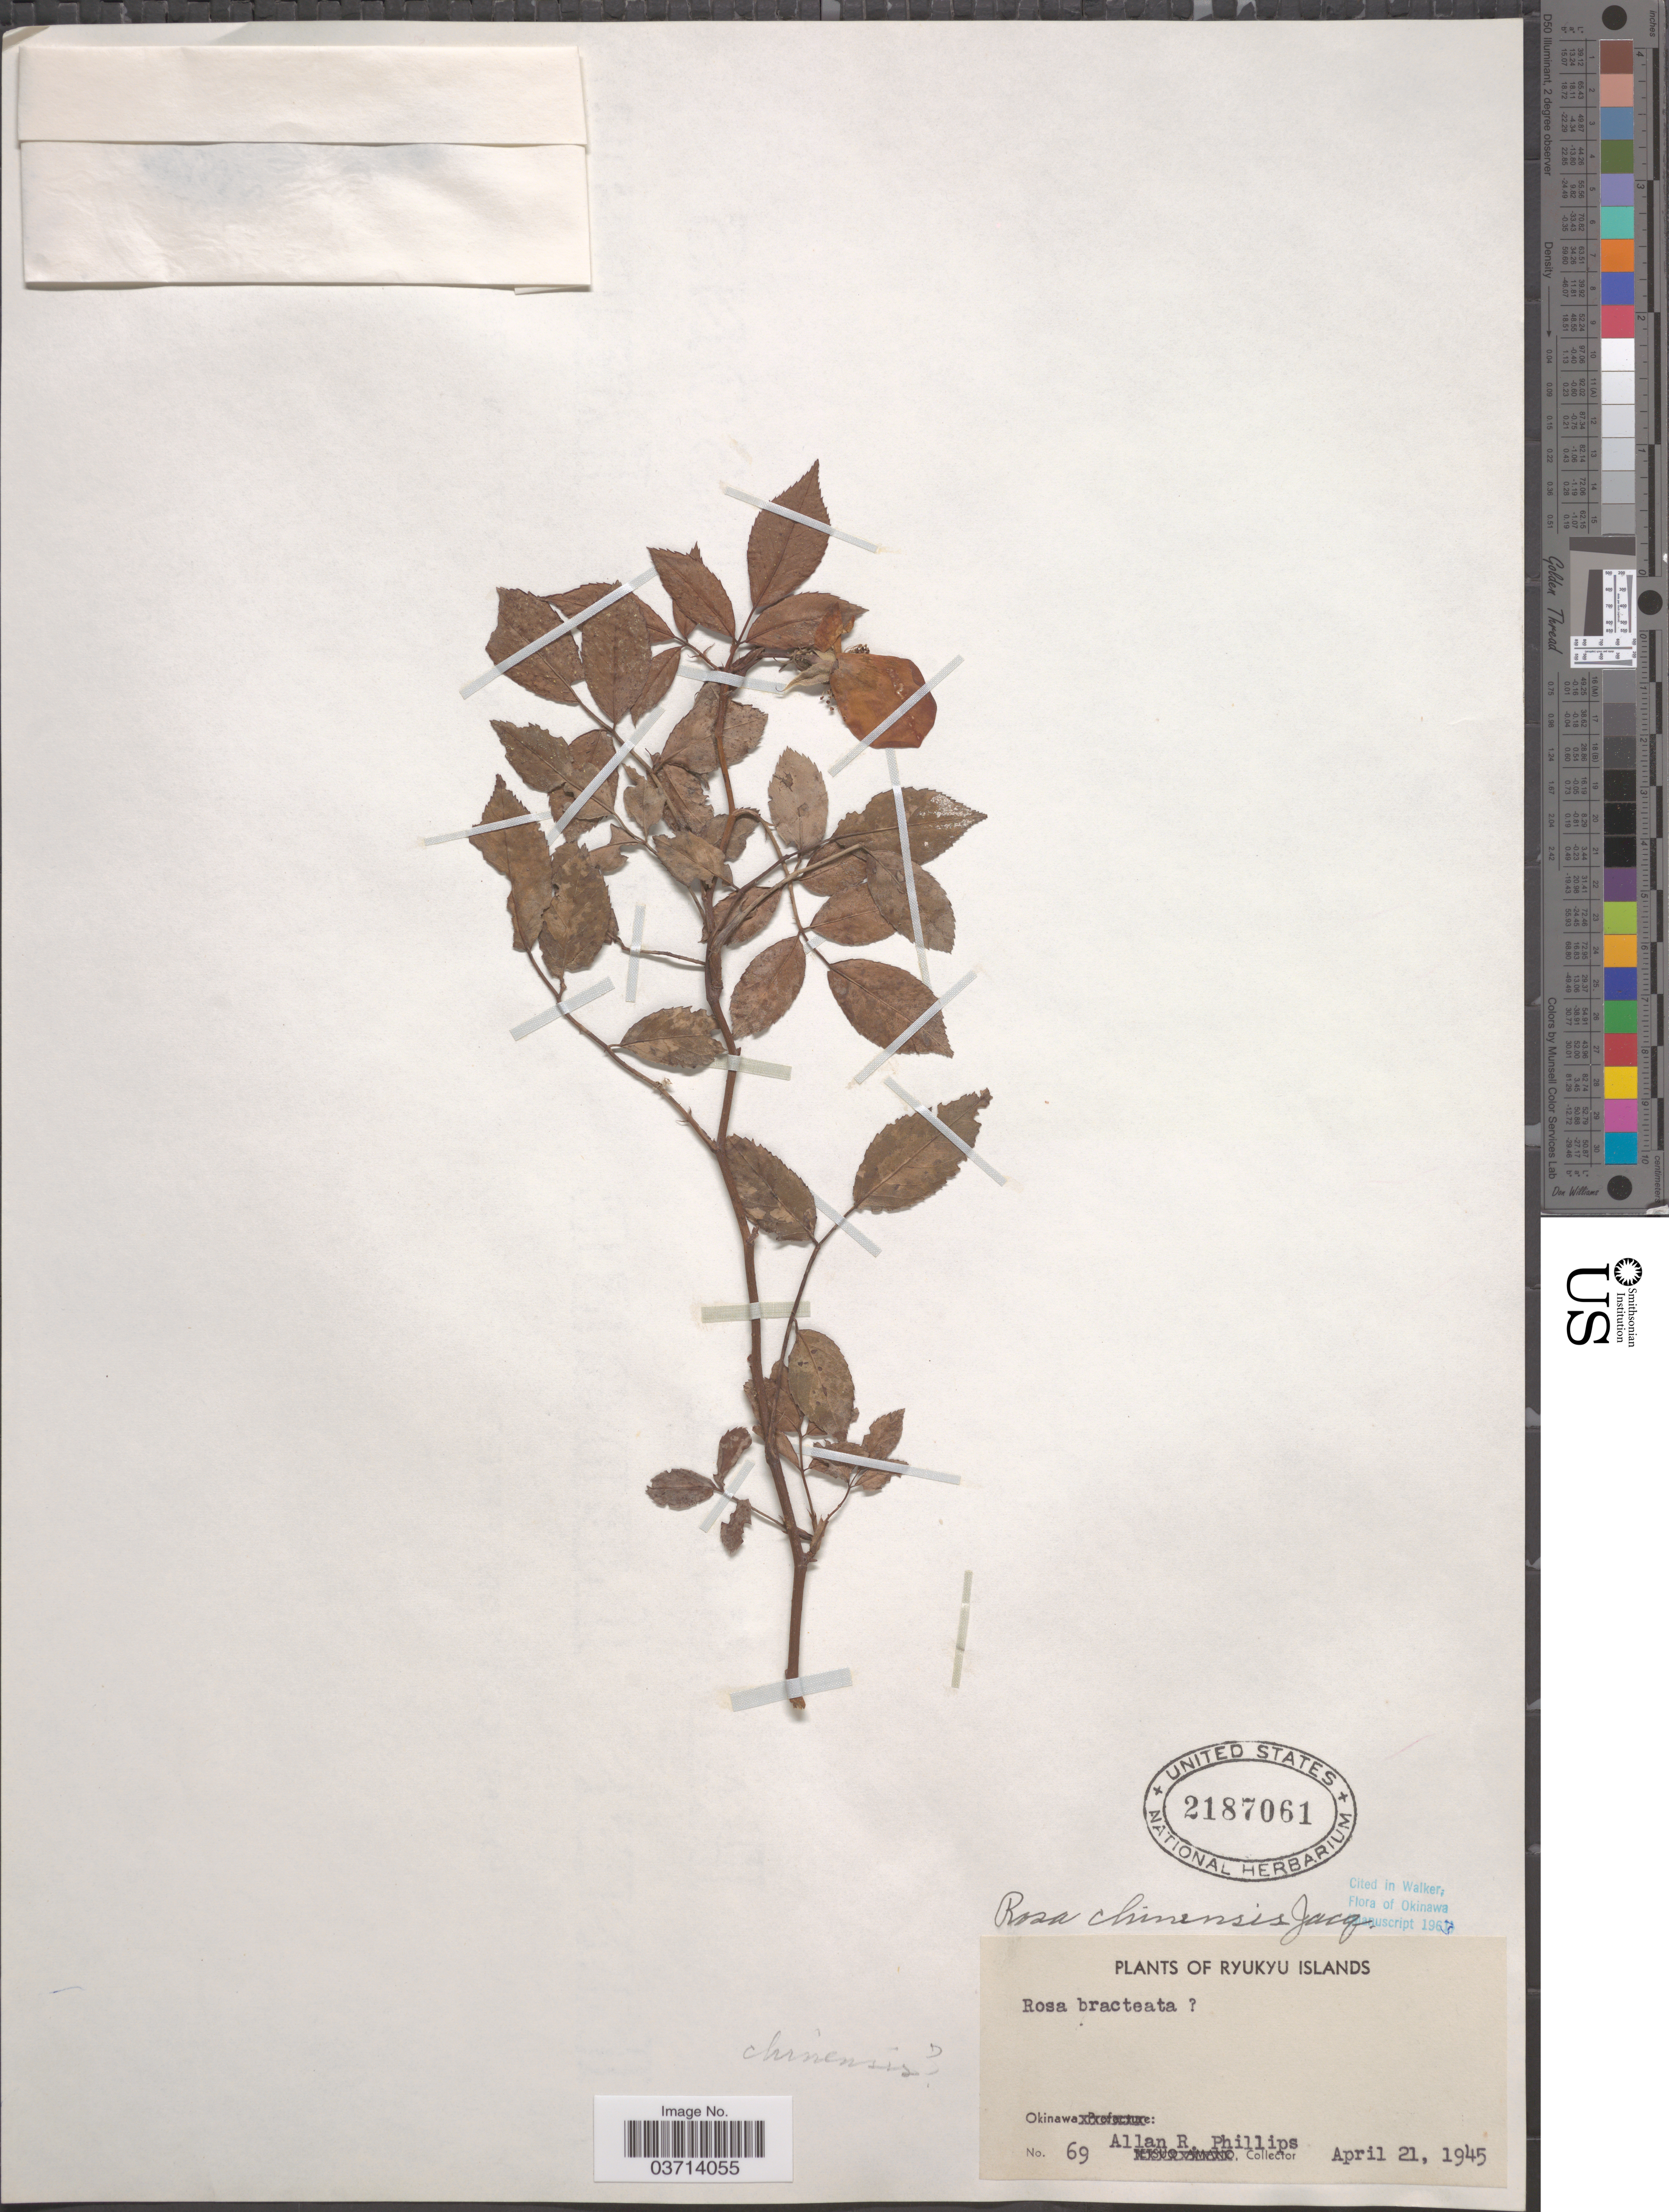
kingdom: Plantae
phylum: Tracheophyta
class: Magnoliopsida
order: Rosales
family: Rosaceae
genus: Rosa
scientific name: Rosa chinensis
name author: Jacq.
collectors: A. R. Phillips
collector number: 69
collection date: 1945-04-21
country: Japan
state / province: Okinawa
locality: Ryukyu Islands. Okinawa.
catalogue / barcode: US 2187061